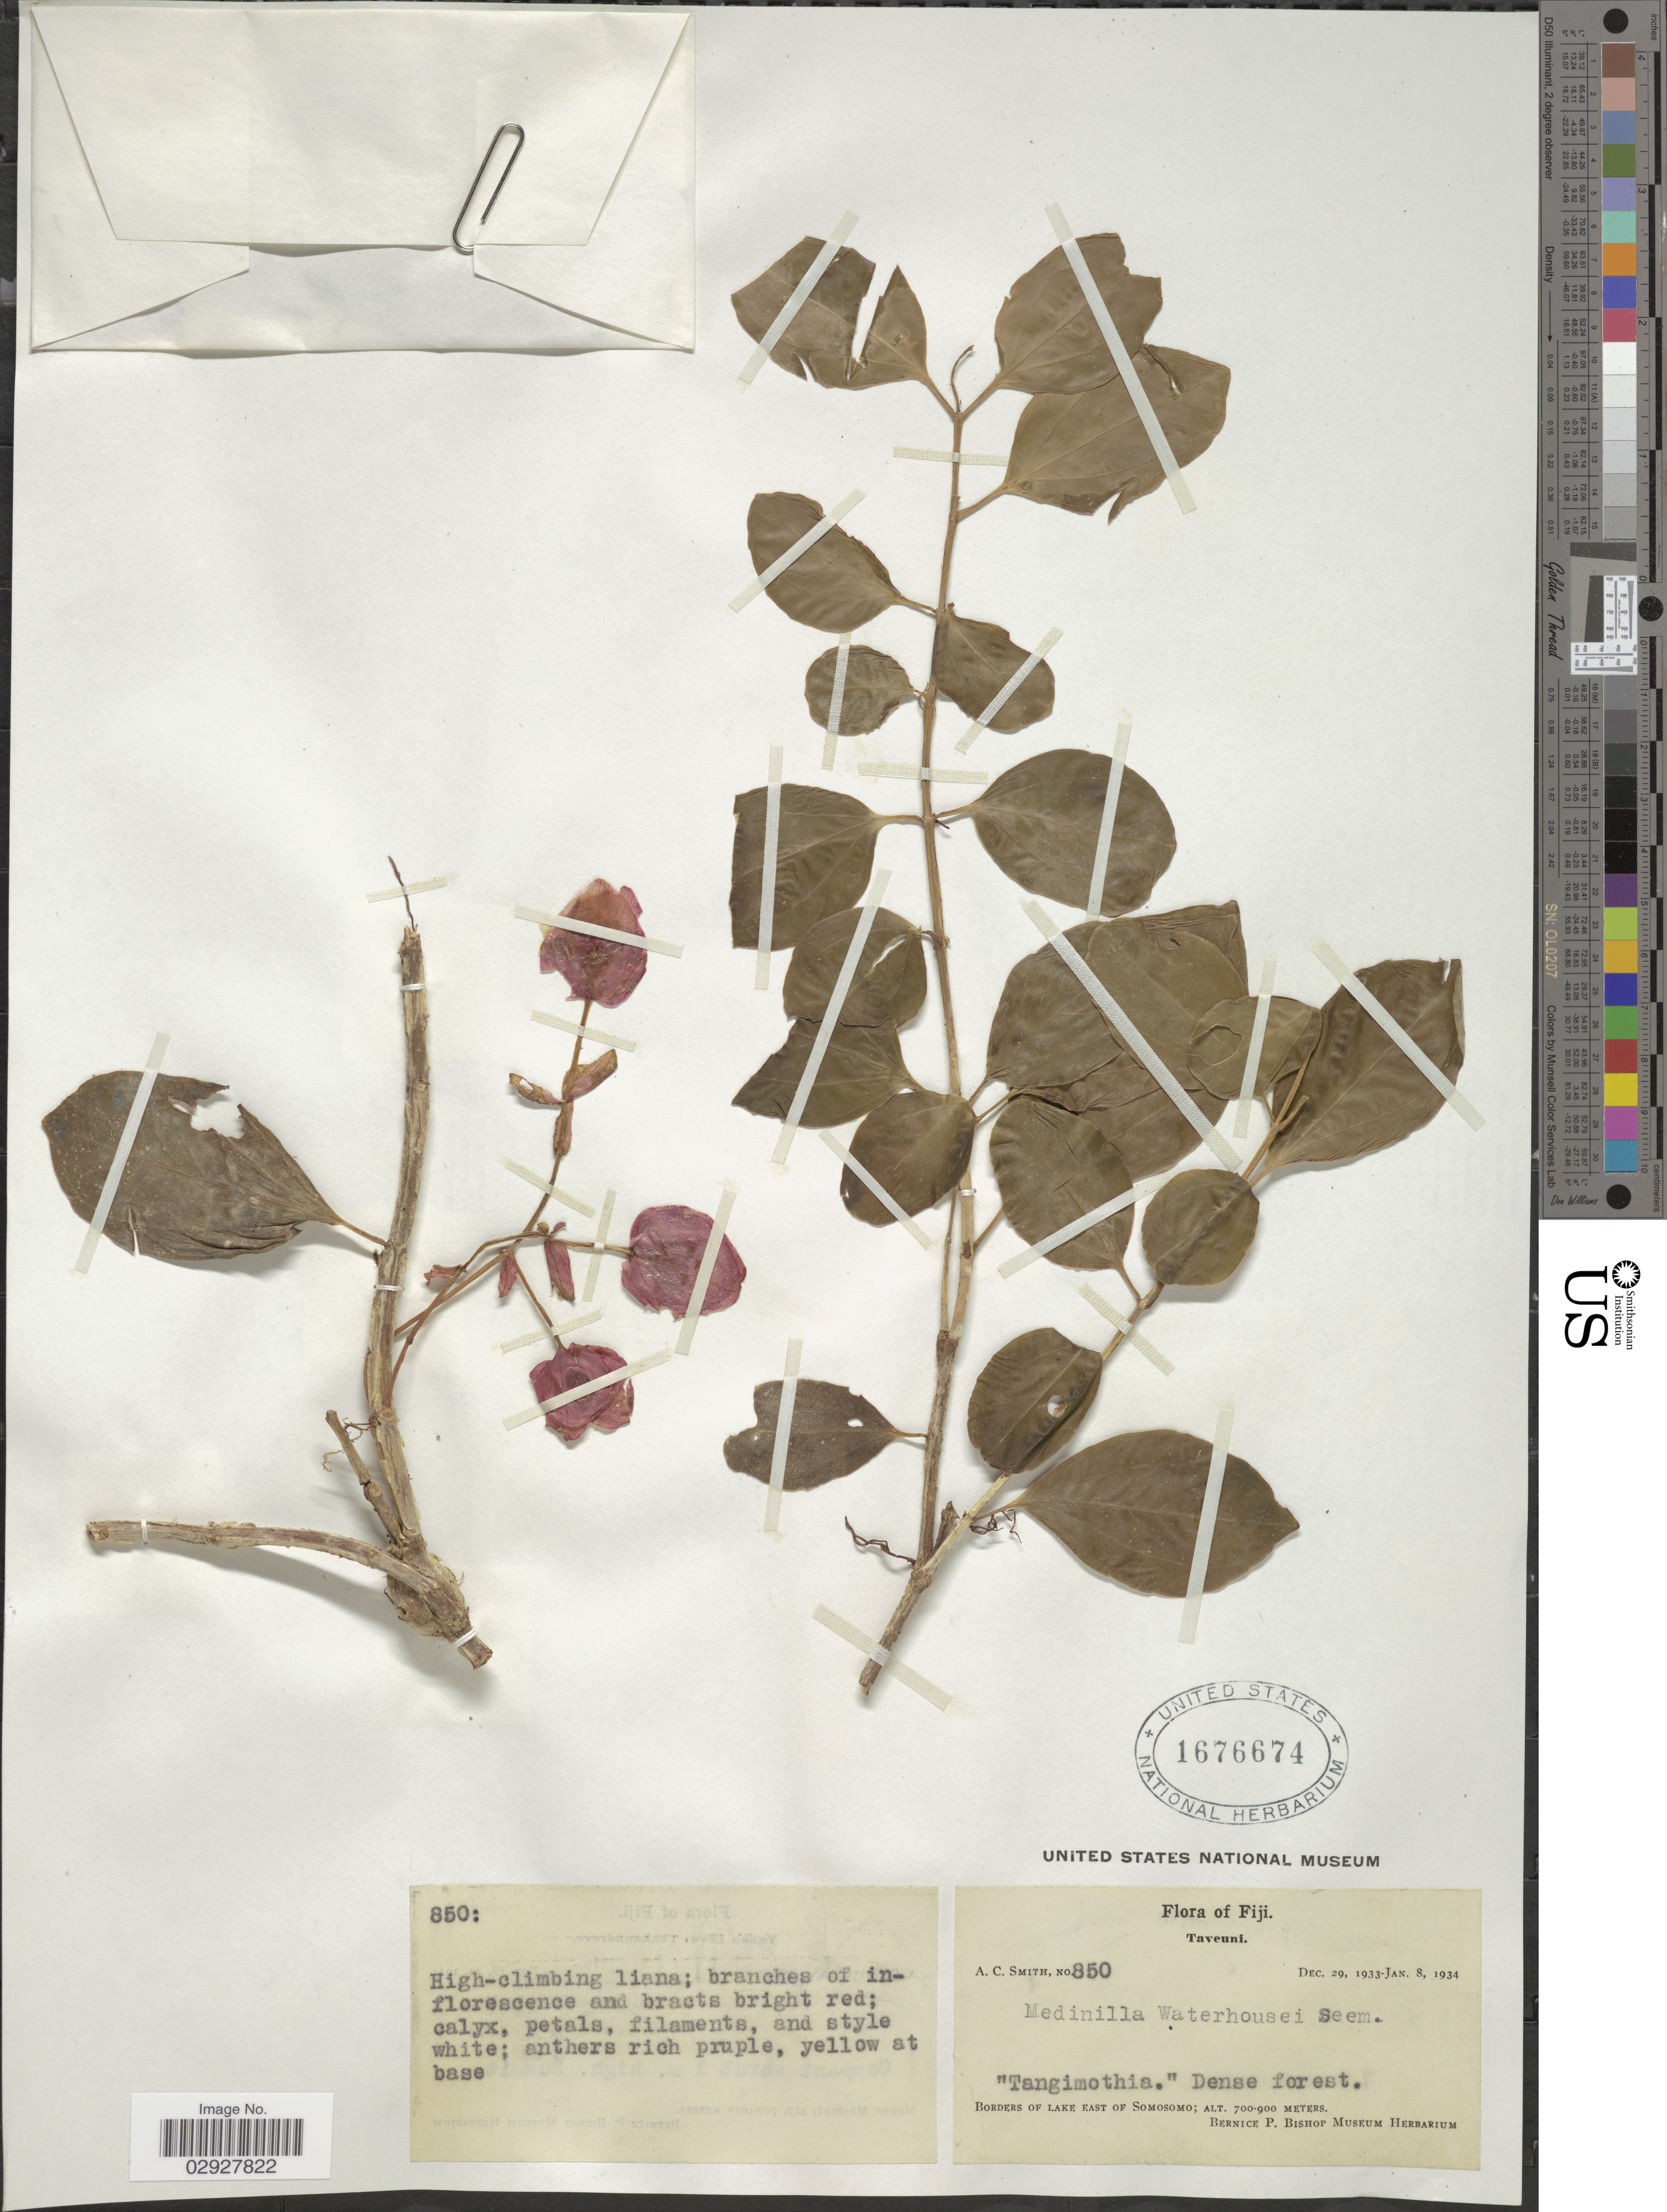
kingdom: Plantae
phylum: Tracheophyta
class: Magnoliopsida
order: Myrtales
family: Melastomataceae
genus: Medinilla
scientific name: Medinilla waterhousei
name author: Seem.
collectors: A. C. Smith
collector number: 850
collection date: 1933-12-29/1934-01-08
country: Fiji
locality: Taveuni. Borders of Lake east of Somosomo.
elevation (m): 700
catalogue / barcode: US 1676674